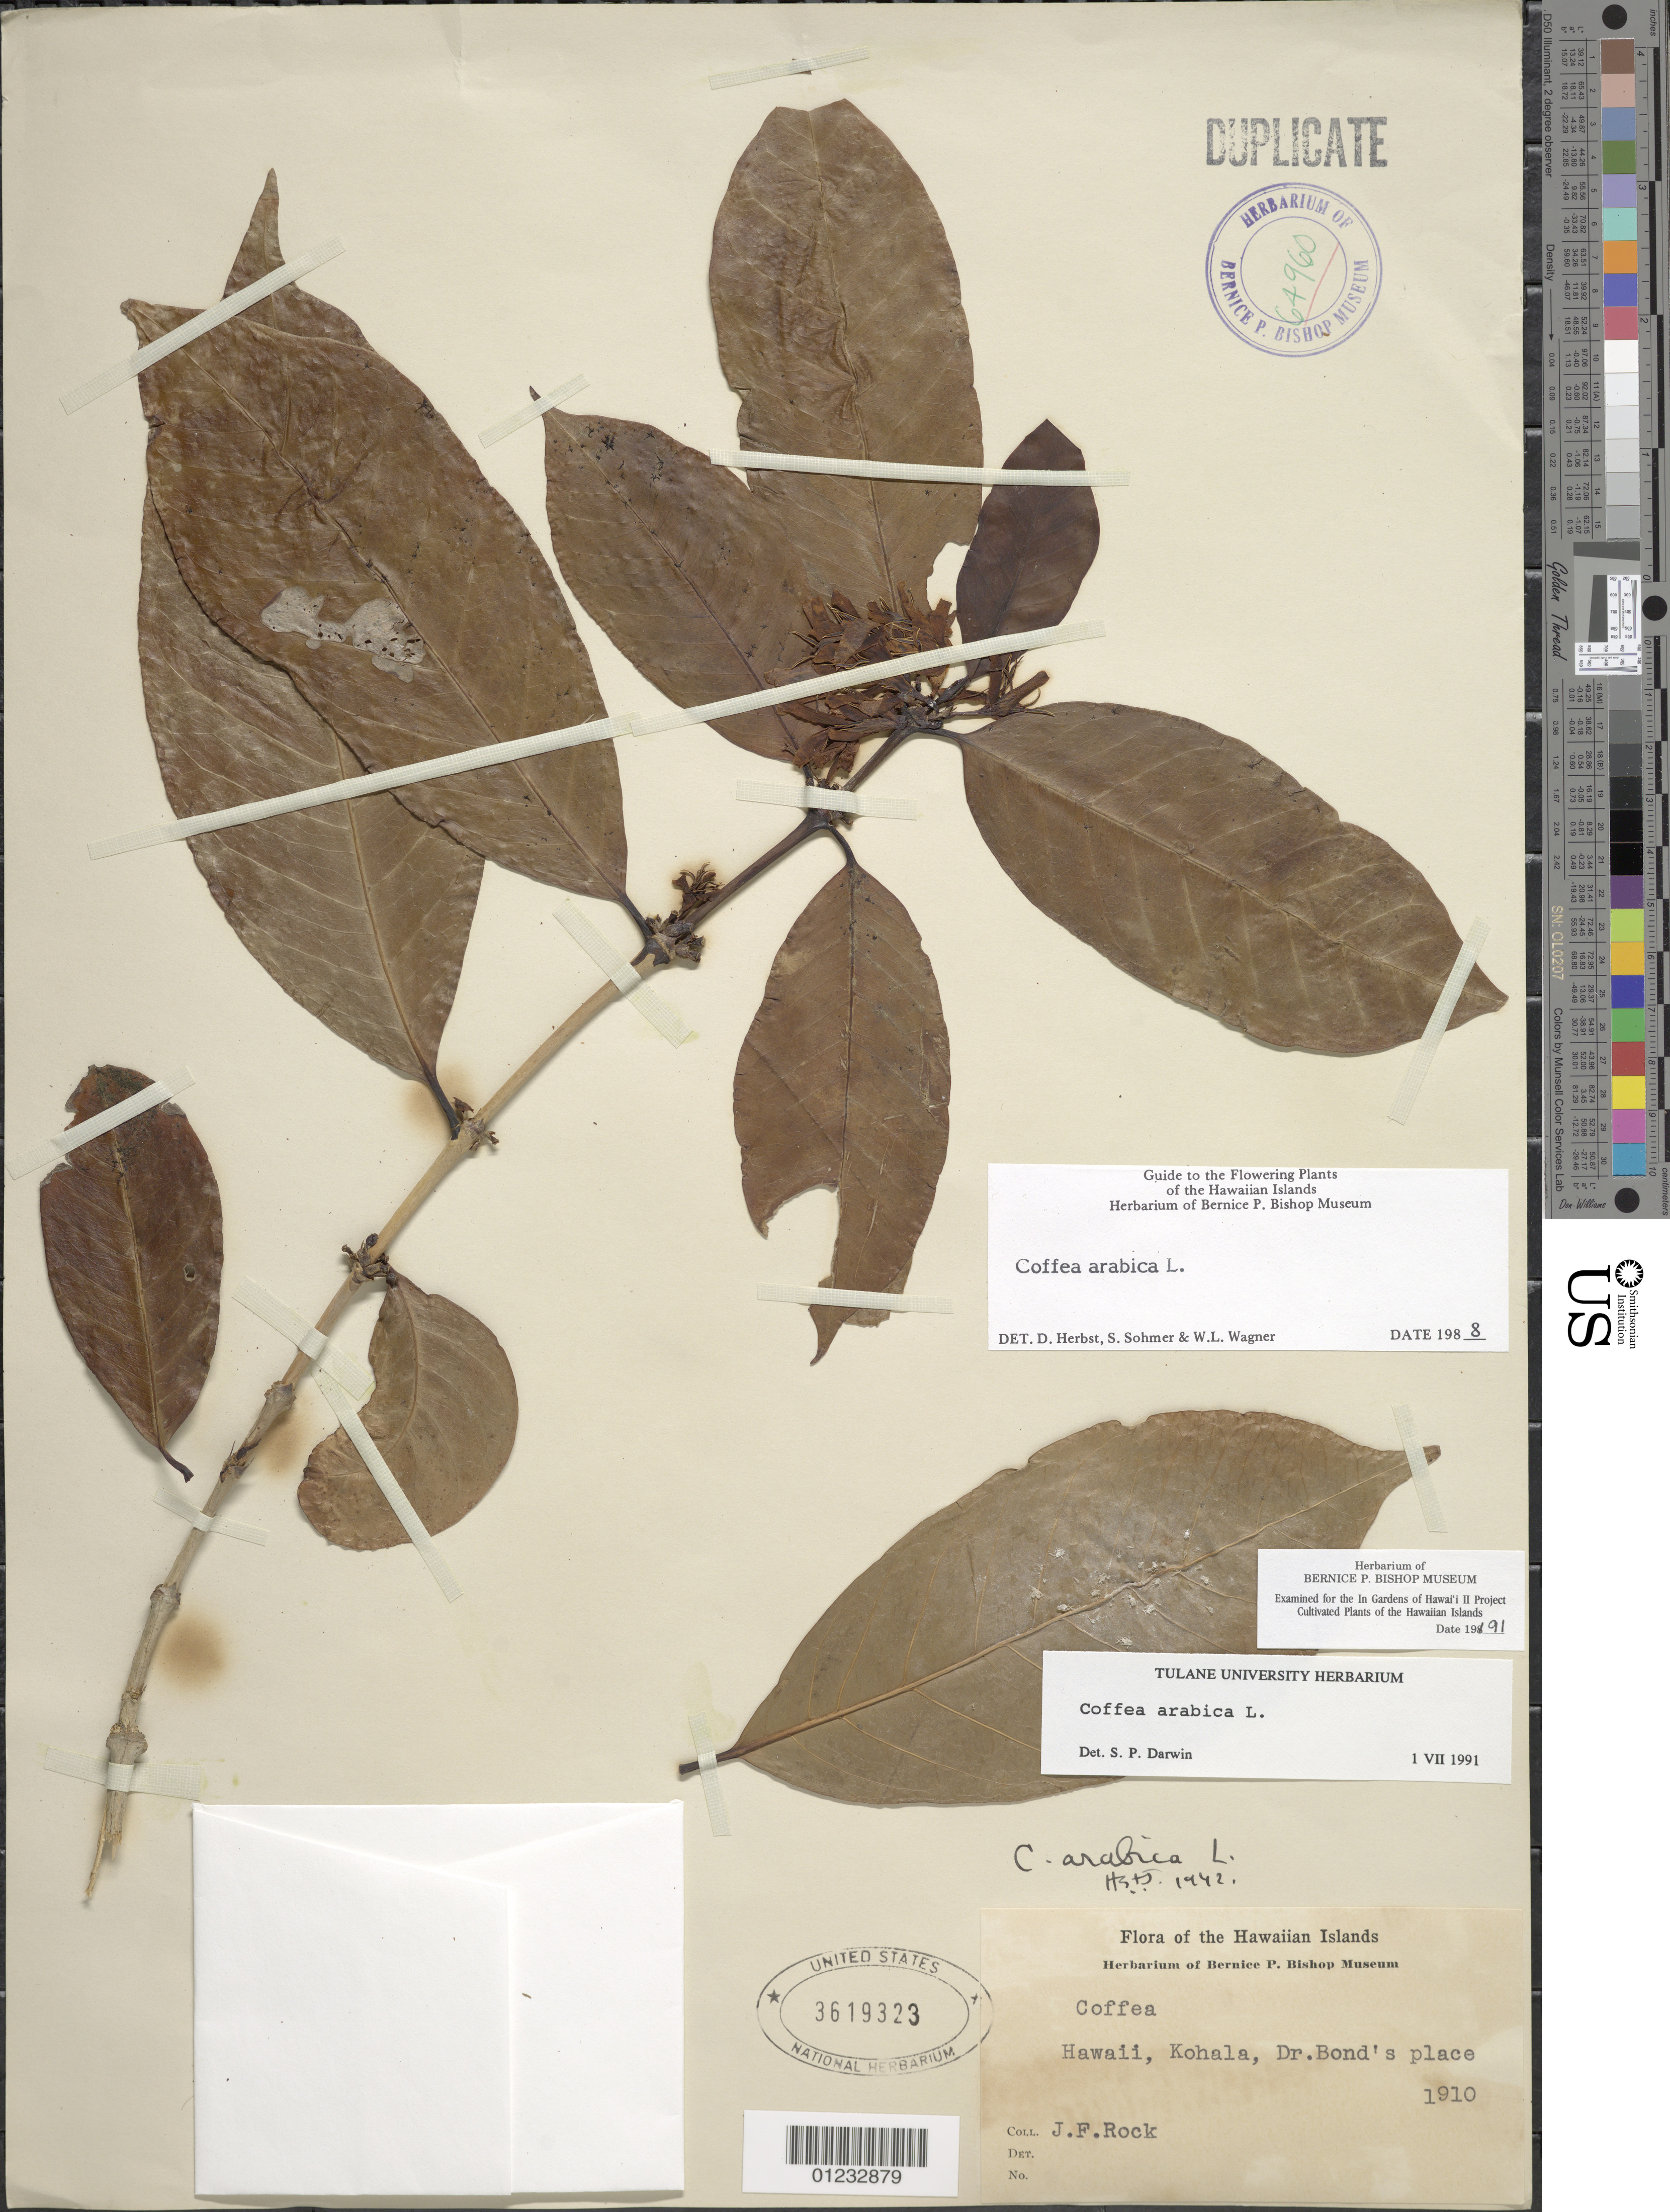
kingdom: Plantae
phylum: Tracheophyta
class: Magnoliopsida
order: Gentianales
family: Rubiaceae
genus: Coffea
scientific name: Coffea arabica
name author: L.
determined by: Darwin, S. P.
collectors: J. F. Rock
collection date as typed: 1910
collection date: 1910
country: United States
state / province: Hawaii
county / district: Hawaii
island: Hawaii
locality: Kohala, Dr. Bond's place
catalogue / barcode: US 3619323